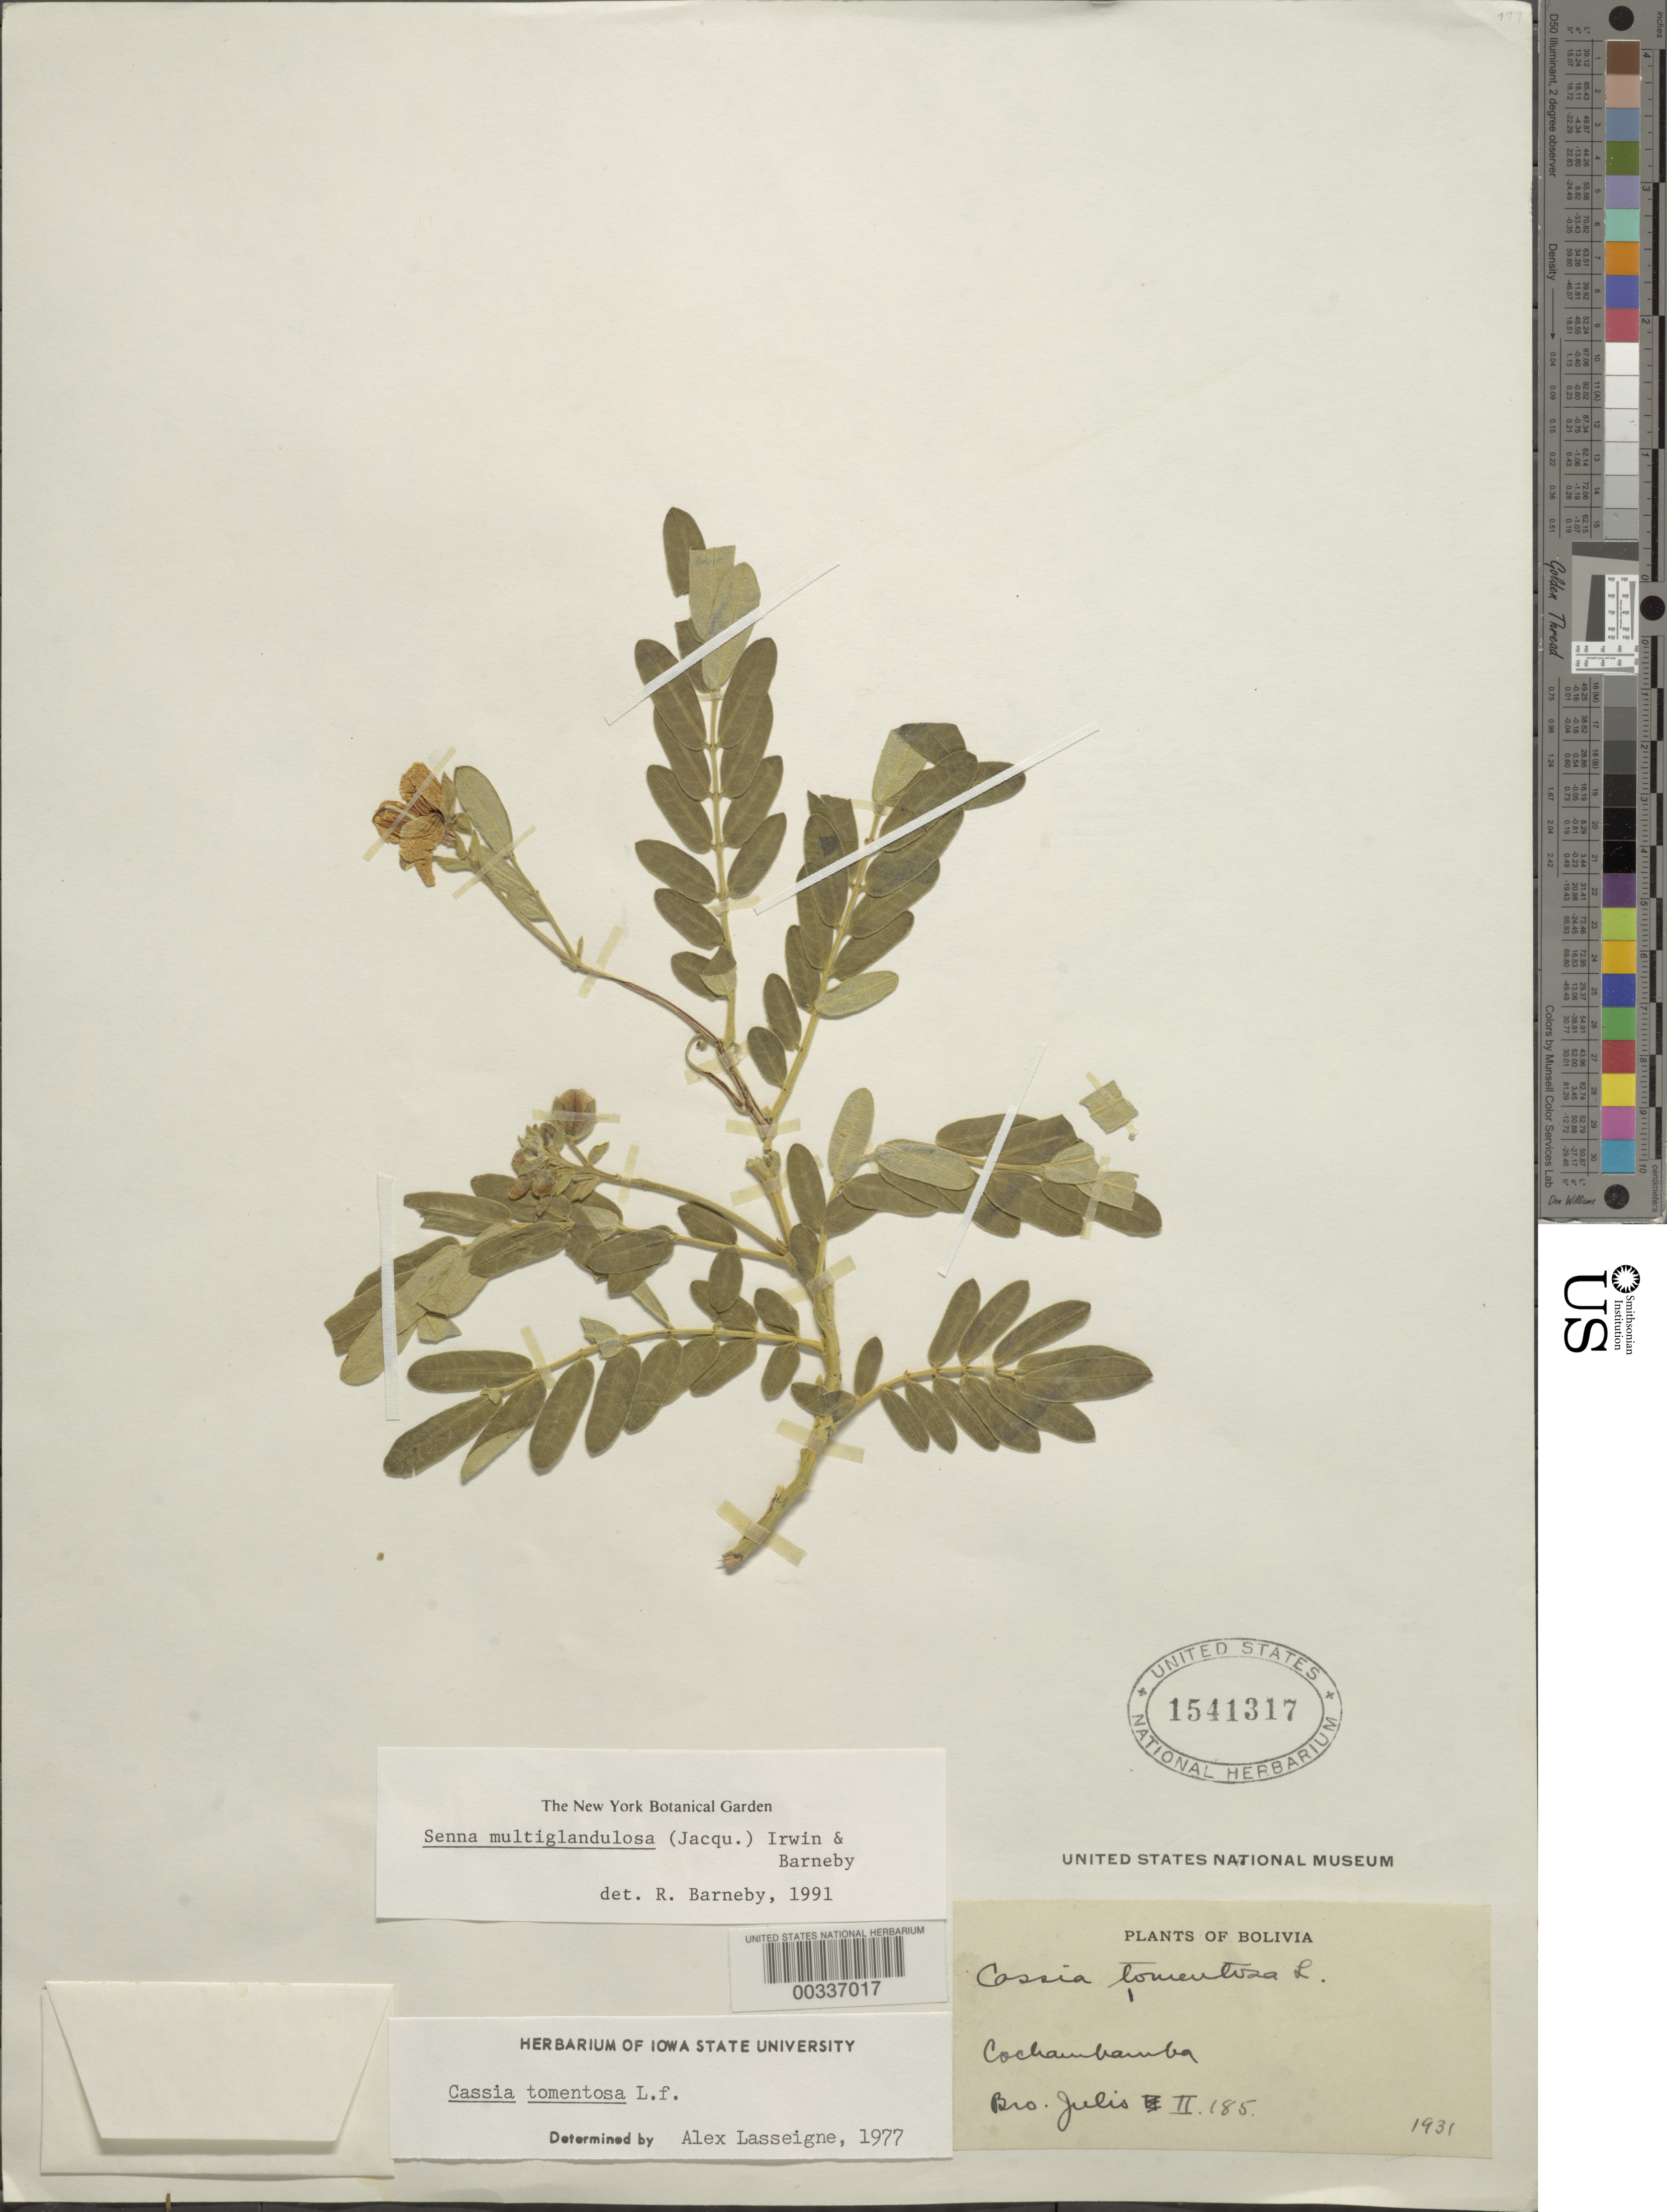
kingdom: Plantae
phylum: Tracheophyta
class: Magnoliopsida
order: Fabales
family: Fabaceae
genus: Senna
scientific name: Senna multiglandulosa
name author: (Jacq.) H.S. Irwin & Barneby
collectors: Bro. Julio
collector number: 185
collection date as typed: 1931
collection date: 1931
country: Bolivia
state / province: Cochabamba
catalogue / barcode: US 1541317